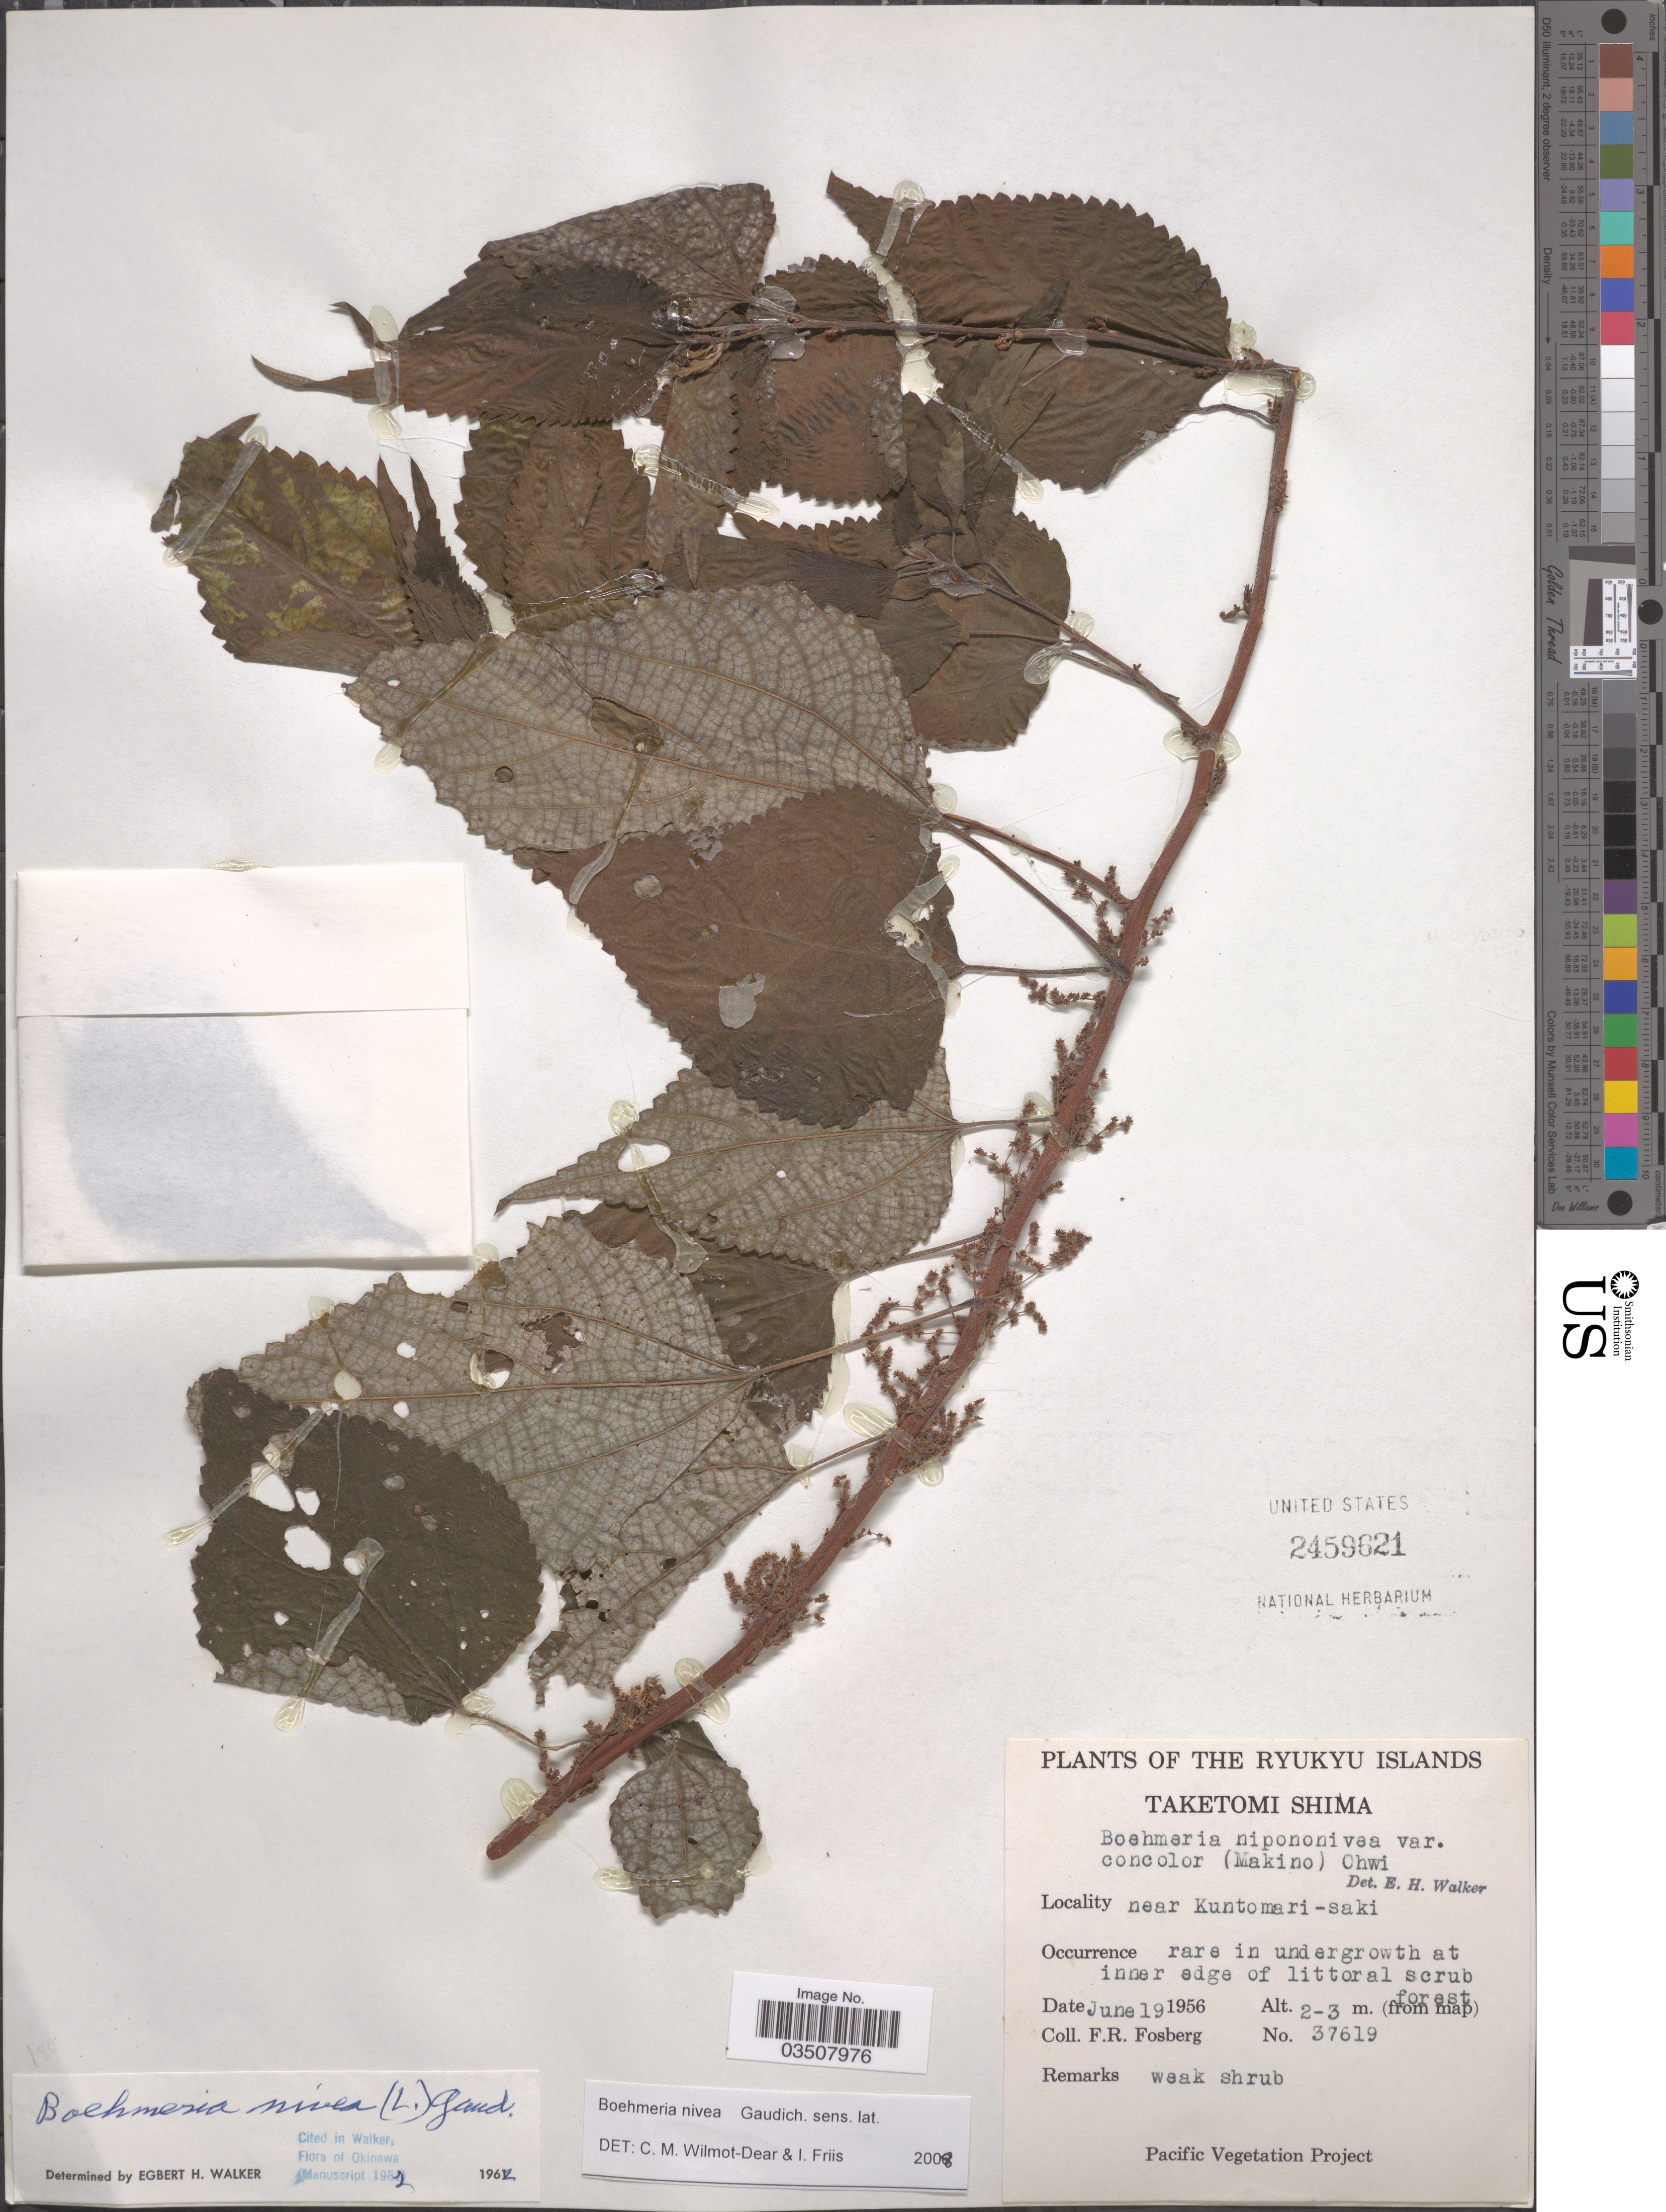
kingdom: Plantae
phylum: Tracheophyta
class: Magnoliopsida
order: Rosales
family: Urticaceae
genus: Boehmeria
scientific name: Boehmeria nivea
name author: (L.) Gaudich.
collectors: F. R. Fosberg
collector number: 37619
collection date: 1956-06-19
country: Japan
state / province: Okinawa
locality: The Ryukyu Islands. Taketomi Shima. Near Kuntomari-saki.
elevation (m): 2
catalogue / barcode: US 2459621